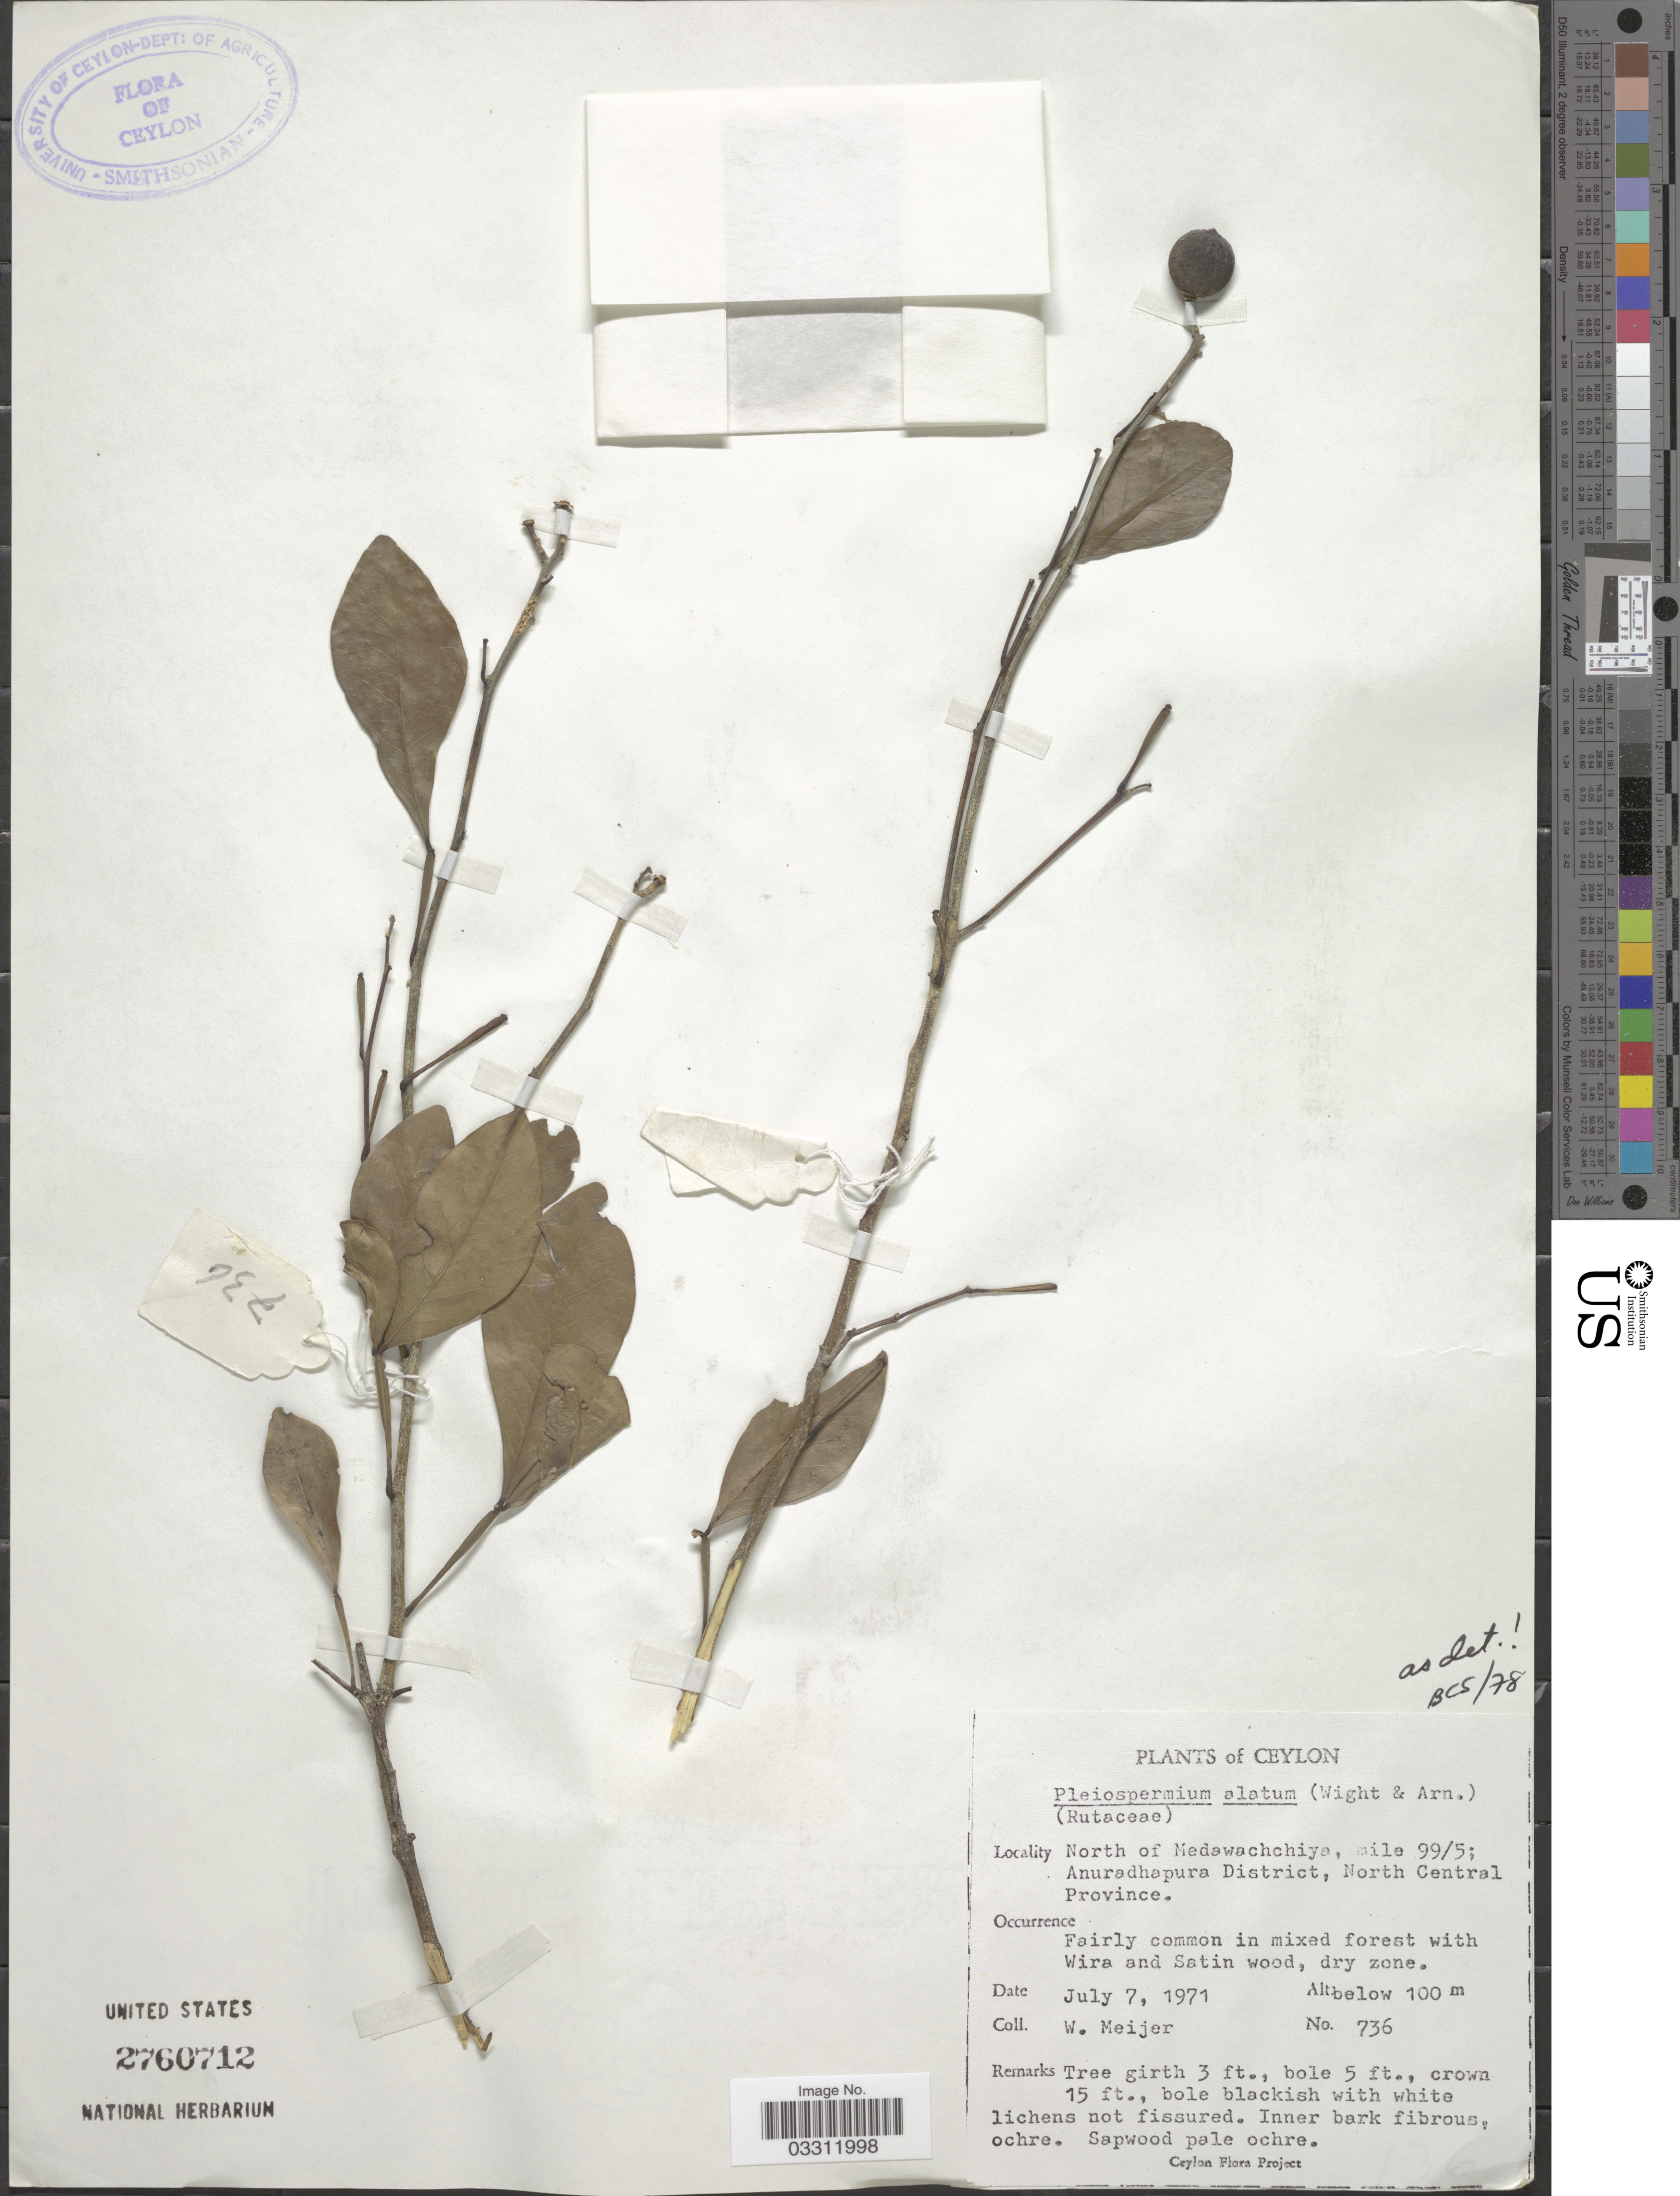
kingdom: Plantae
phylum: Tracheophyta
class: Magnoliopsida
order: Sapindales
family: Rutaceae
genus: Pleiospermium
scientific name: Pleiospermium alatum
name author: (Wight & Arn.) Swingle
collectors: W. Meijer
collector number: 736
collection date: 1971-07-07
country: Sri Lanka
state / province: North Central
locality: Ceylon, North of Medawachchiya, mile 99/5; Anuradhapura District.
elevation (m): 100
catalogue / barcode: US 2760712